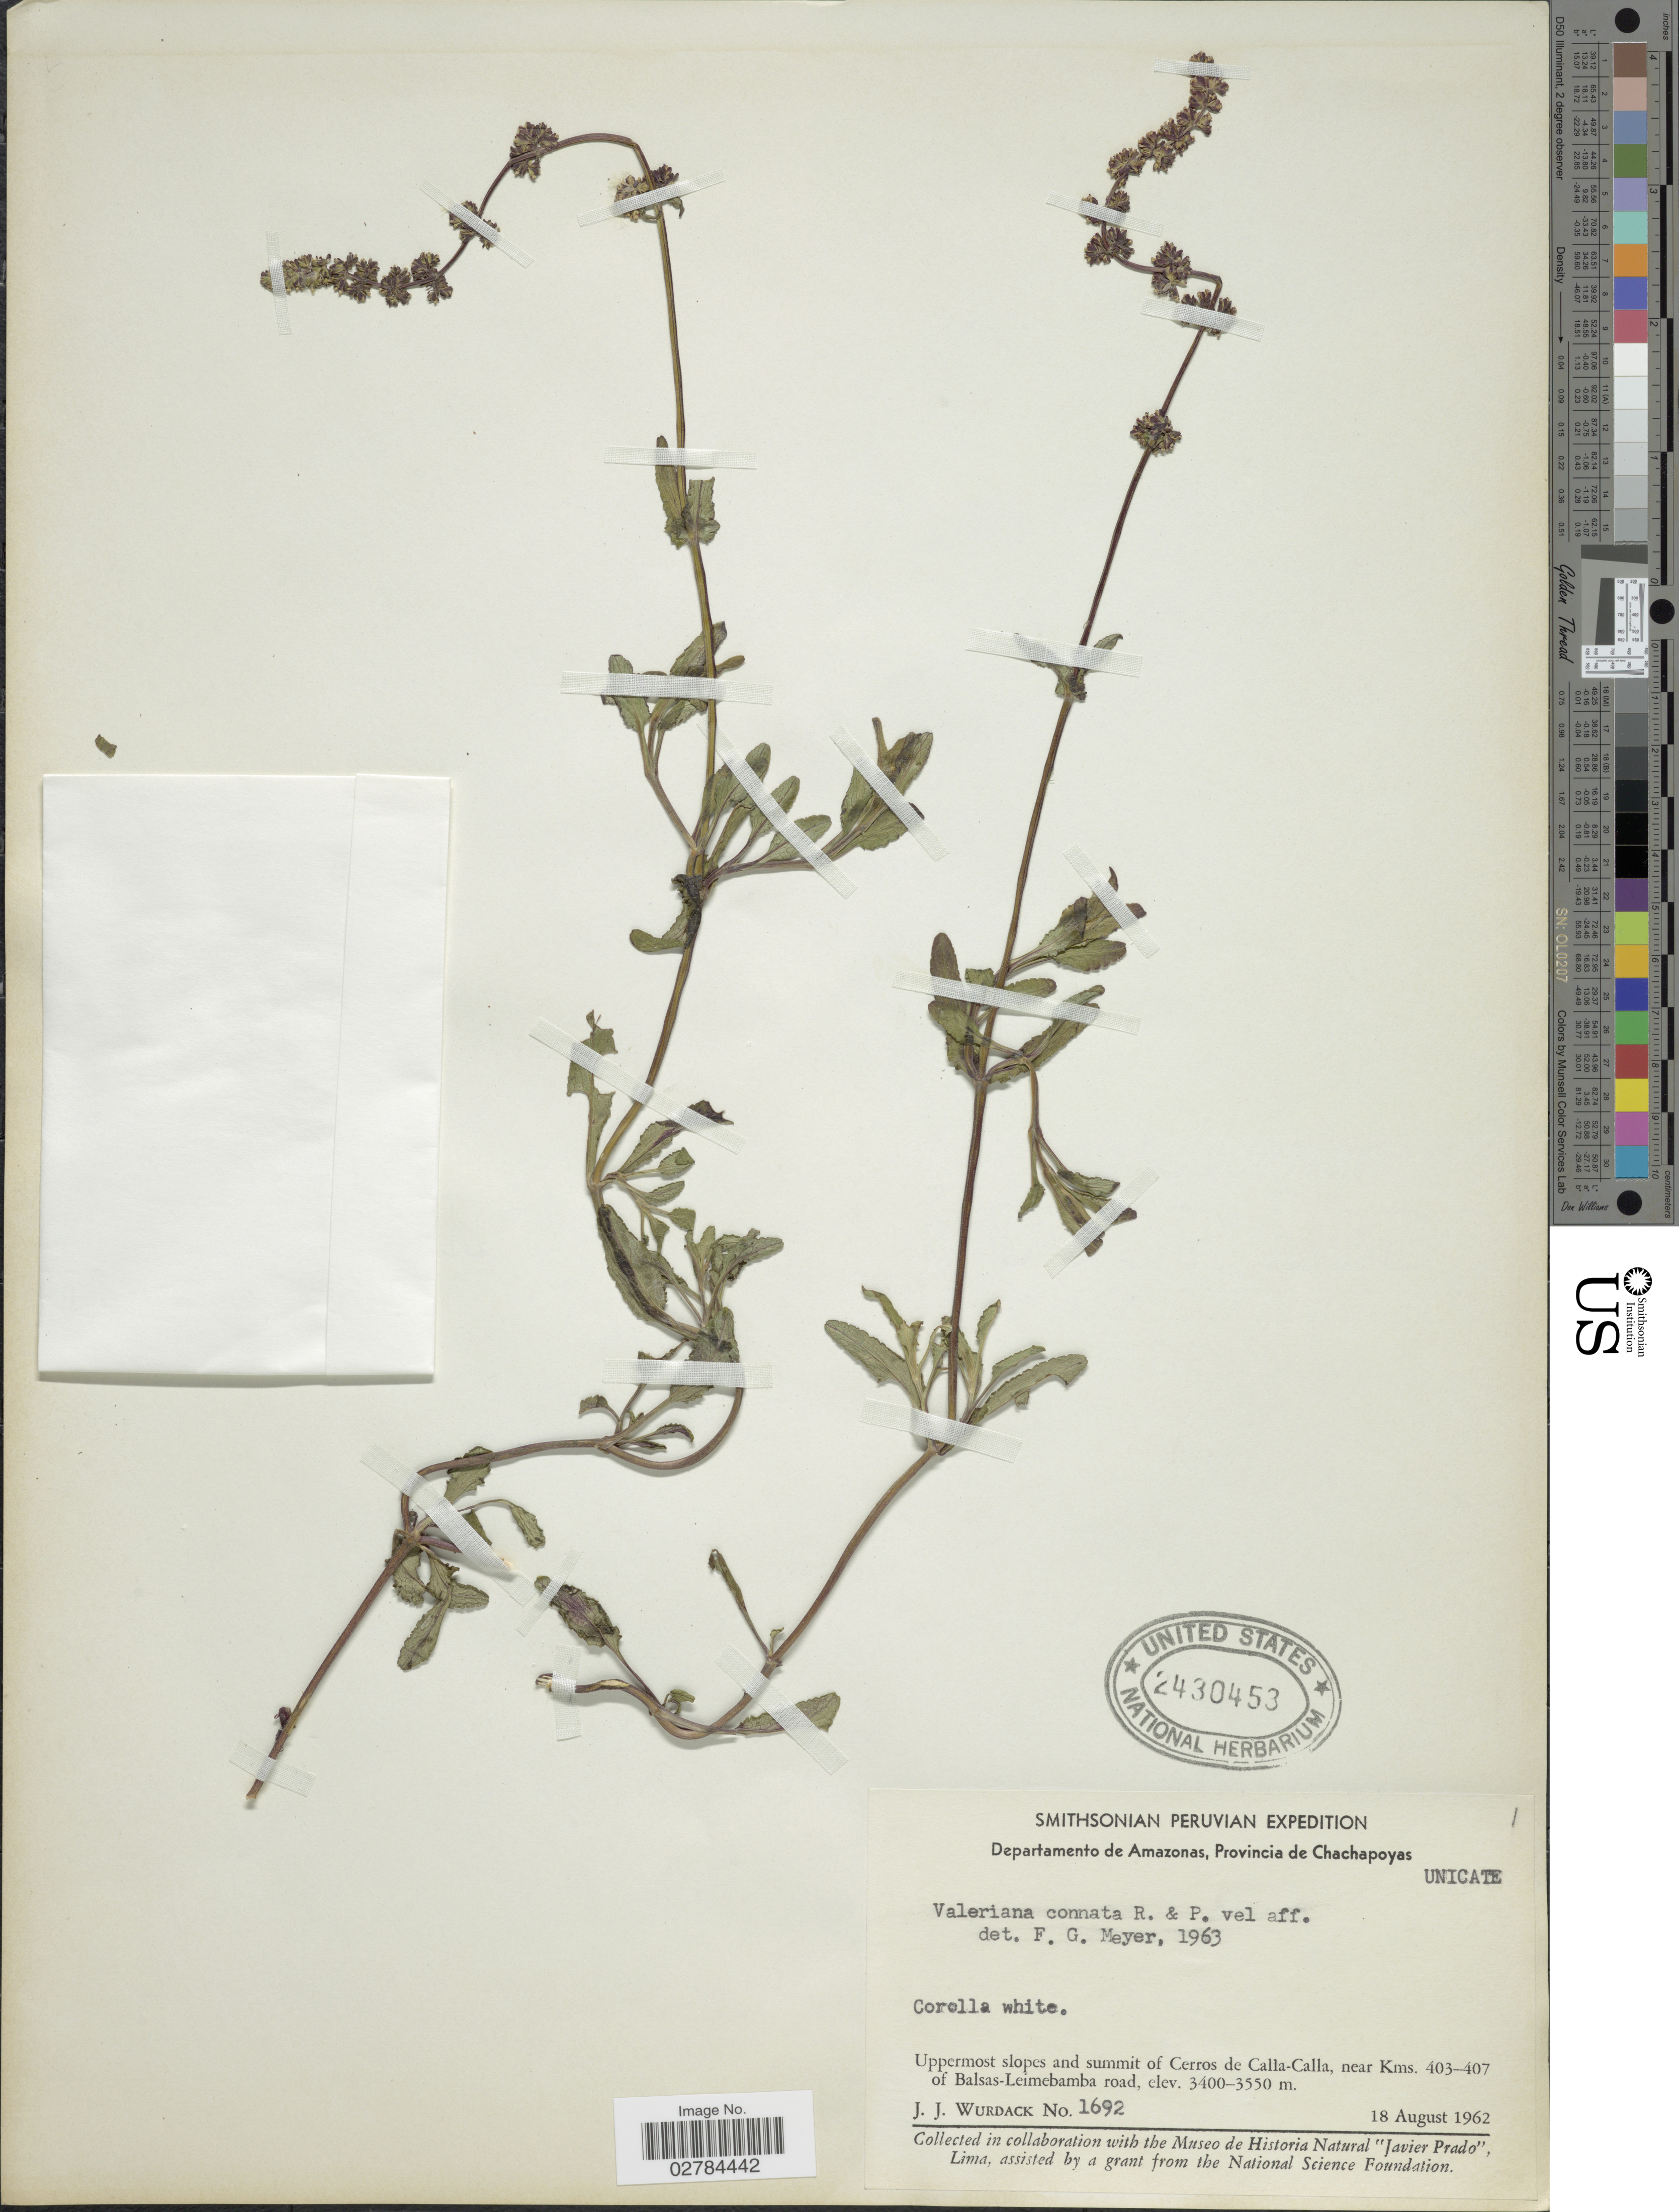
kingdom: Plantae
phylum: Tracheophyta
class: Magnoliopsida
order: Dipsacales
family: Caprifoliaceae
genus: Valeriana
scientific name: Valeriana connata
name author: Ruiz & Pav.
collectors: J. J. Wurdack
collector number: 1692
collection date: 1962-08-18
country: Peru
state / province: Amazonas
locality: Departamento de Amazonas, Provincia de Chachapoyas. Uppermost slopes and summit of Cerros de Calla-Calla, near Kms. 403-407 of Balsas-Leimebamba road.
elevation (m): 3400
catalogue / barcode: US 2430453